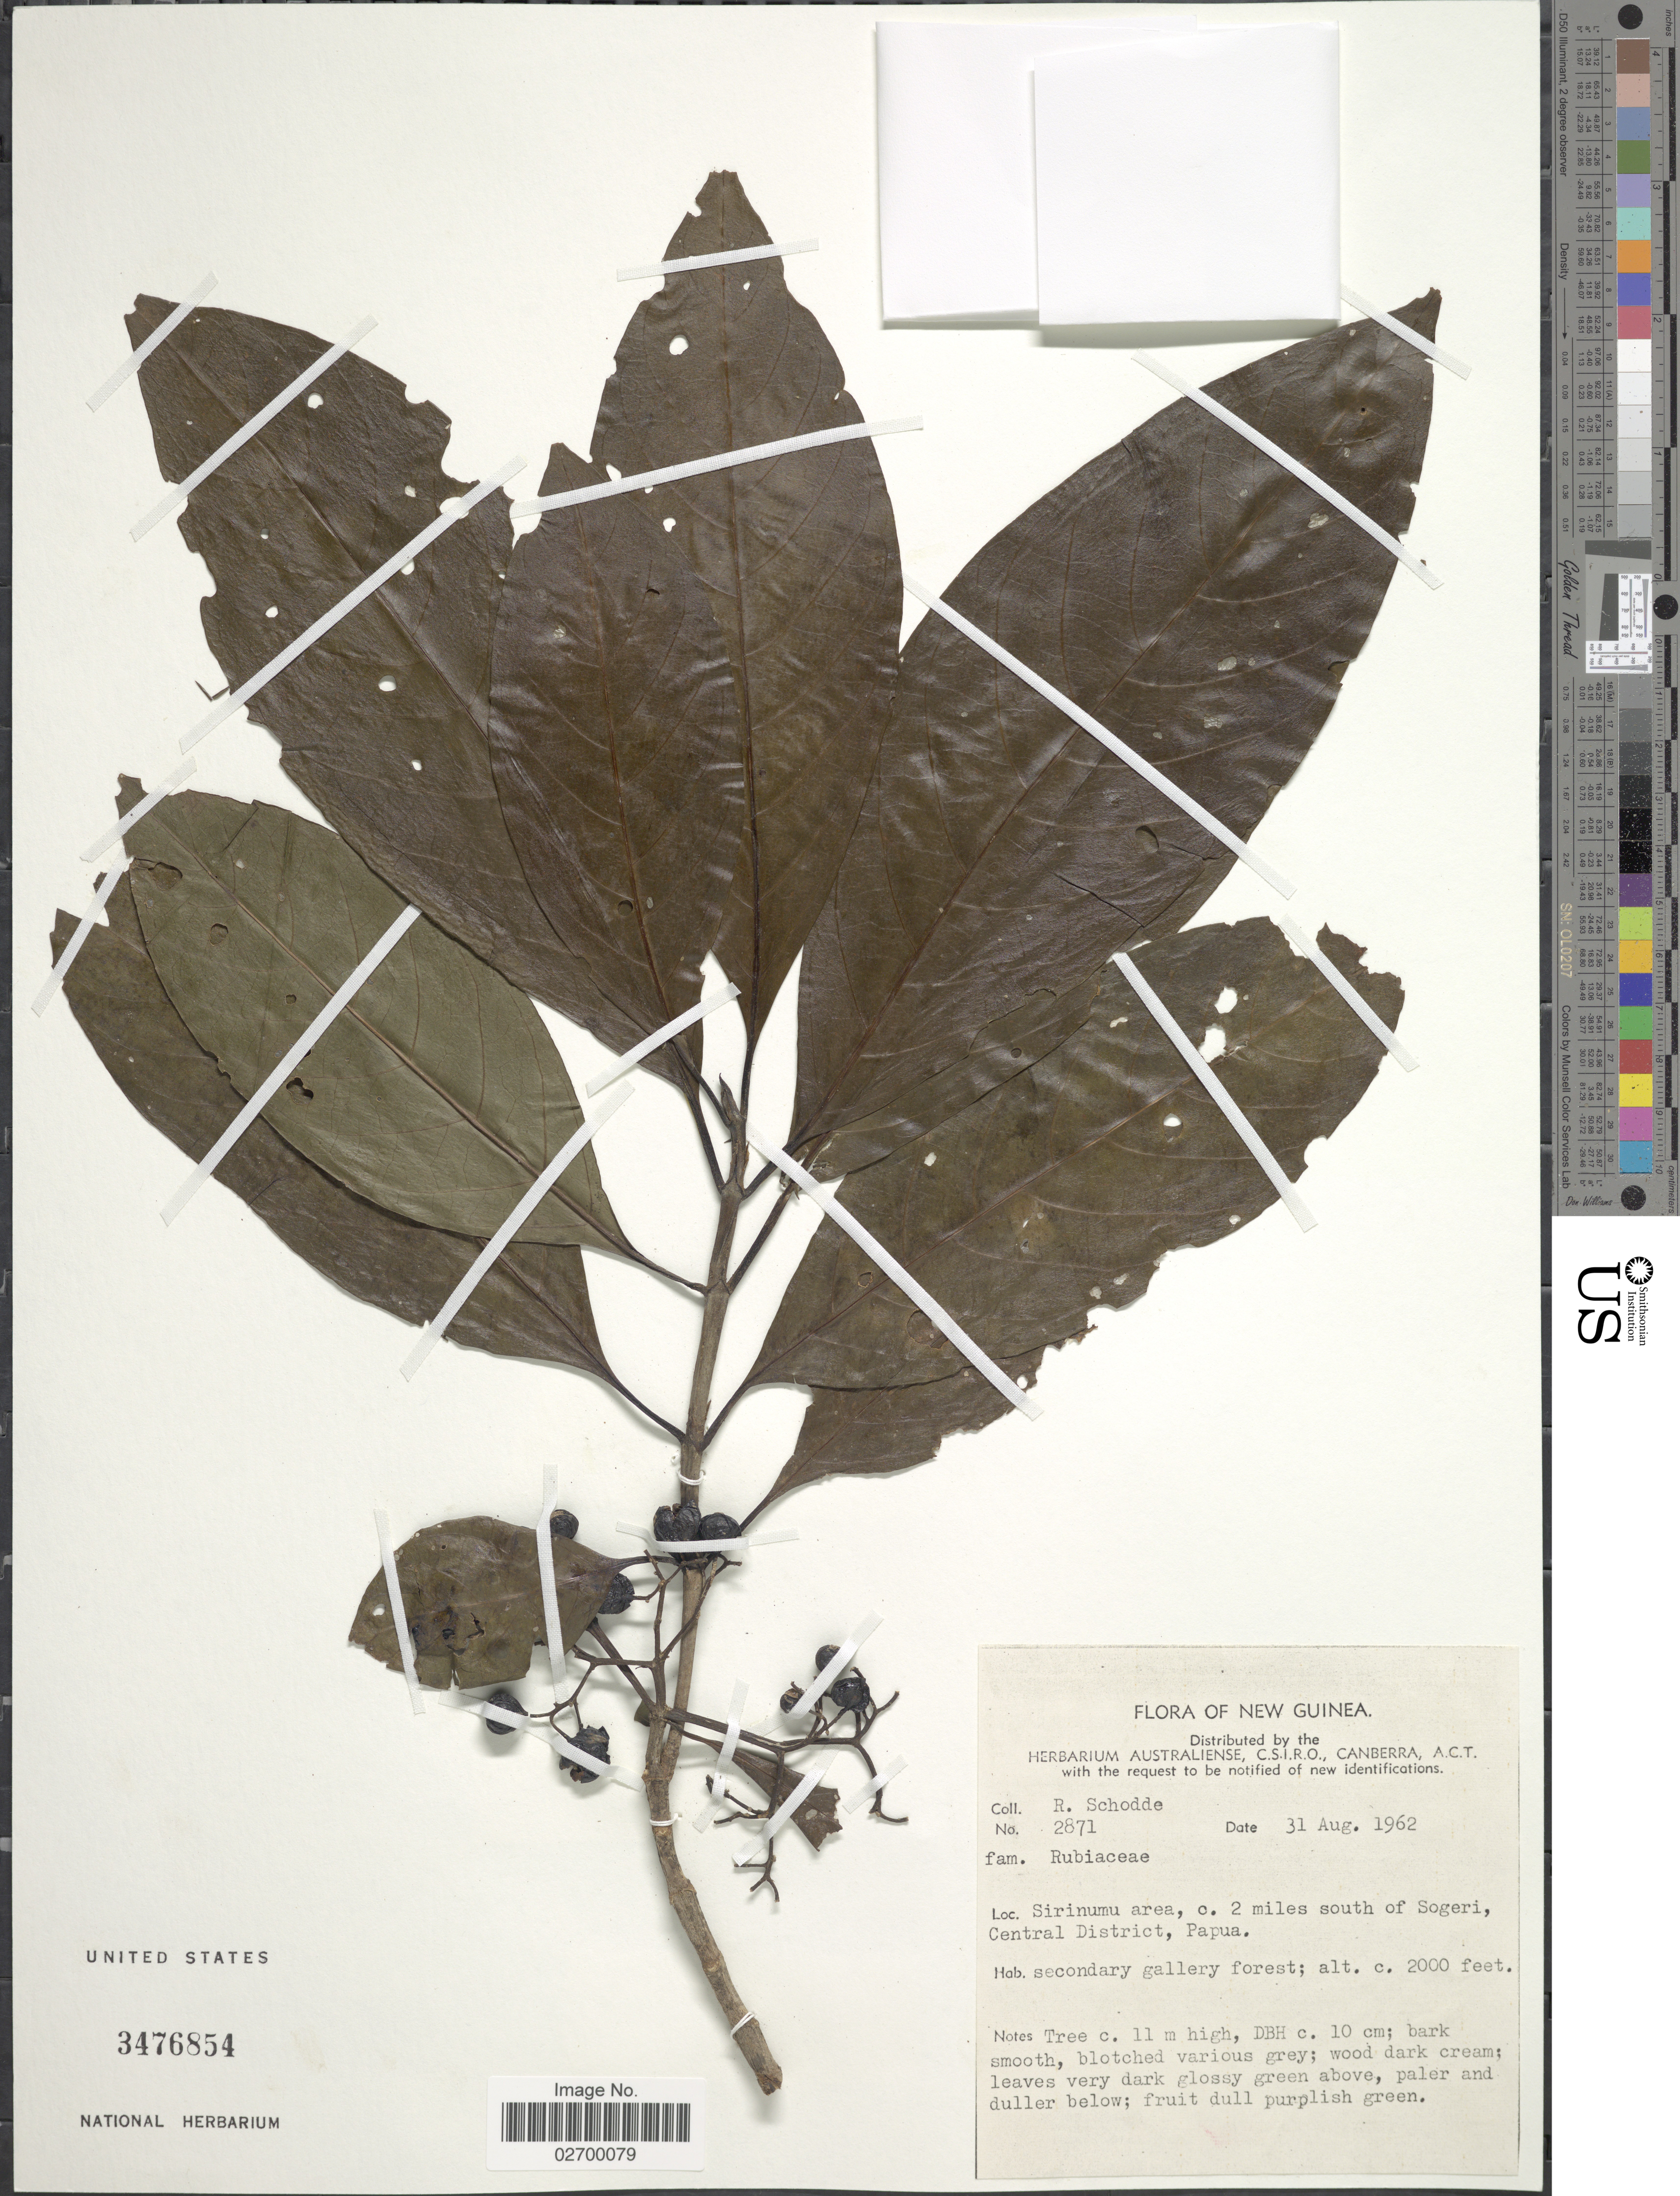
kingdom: Plantae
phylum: Tracheophyta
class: Magnoliopsida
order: Gentianales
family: Rubiaceae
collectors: R. Schodde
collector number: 2871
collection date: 1962-08-31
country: Papua New Guinea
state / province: Central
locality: New Guinea. Sirinumu area, c. 2 miles south of Sogeri, Papua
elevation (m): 610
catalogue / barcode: US 3476854